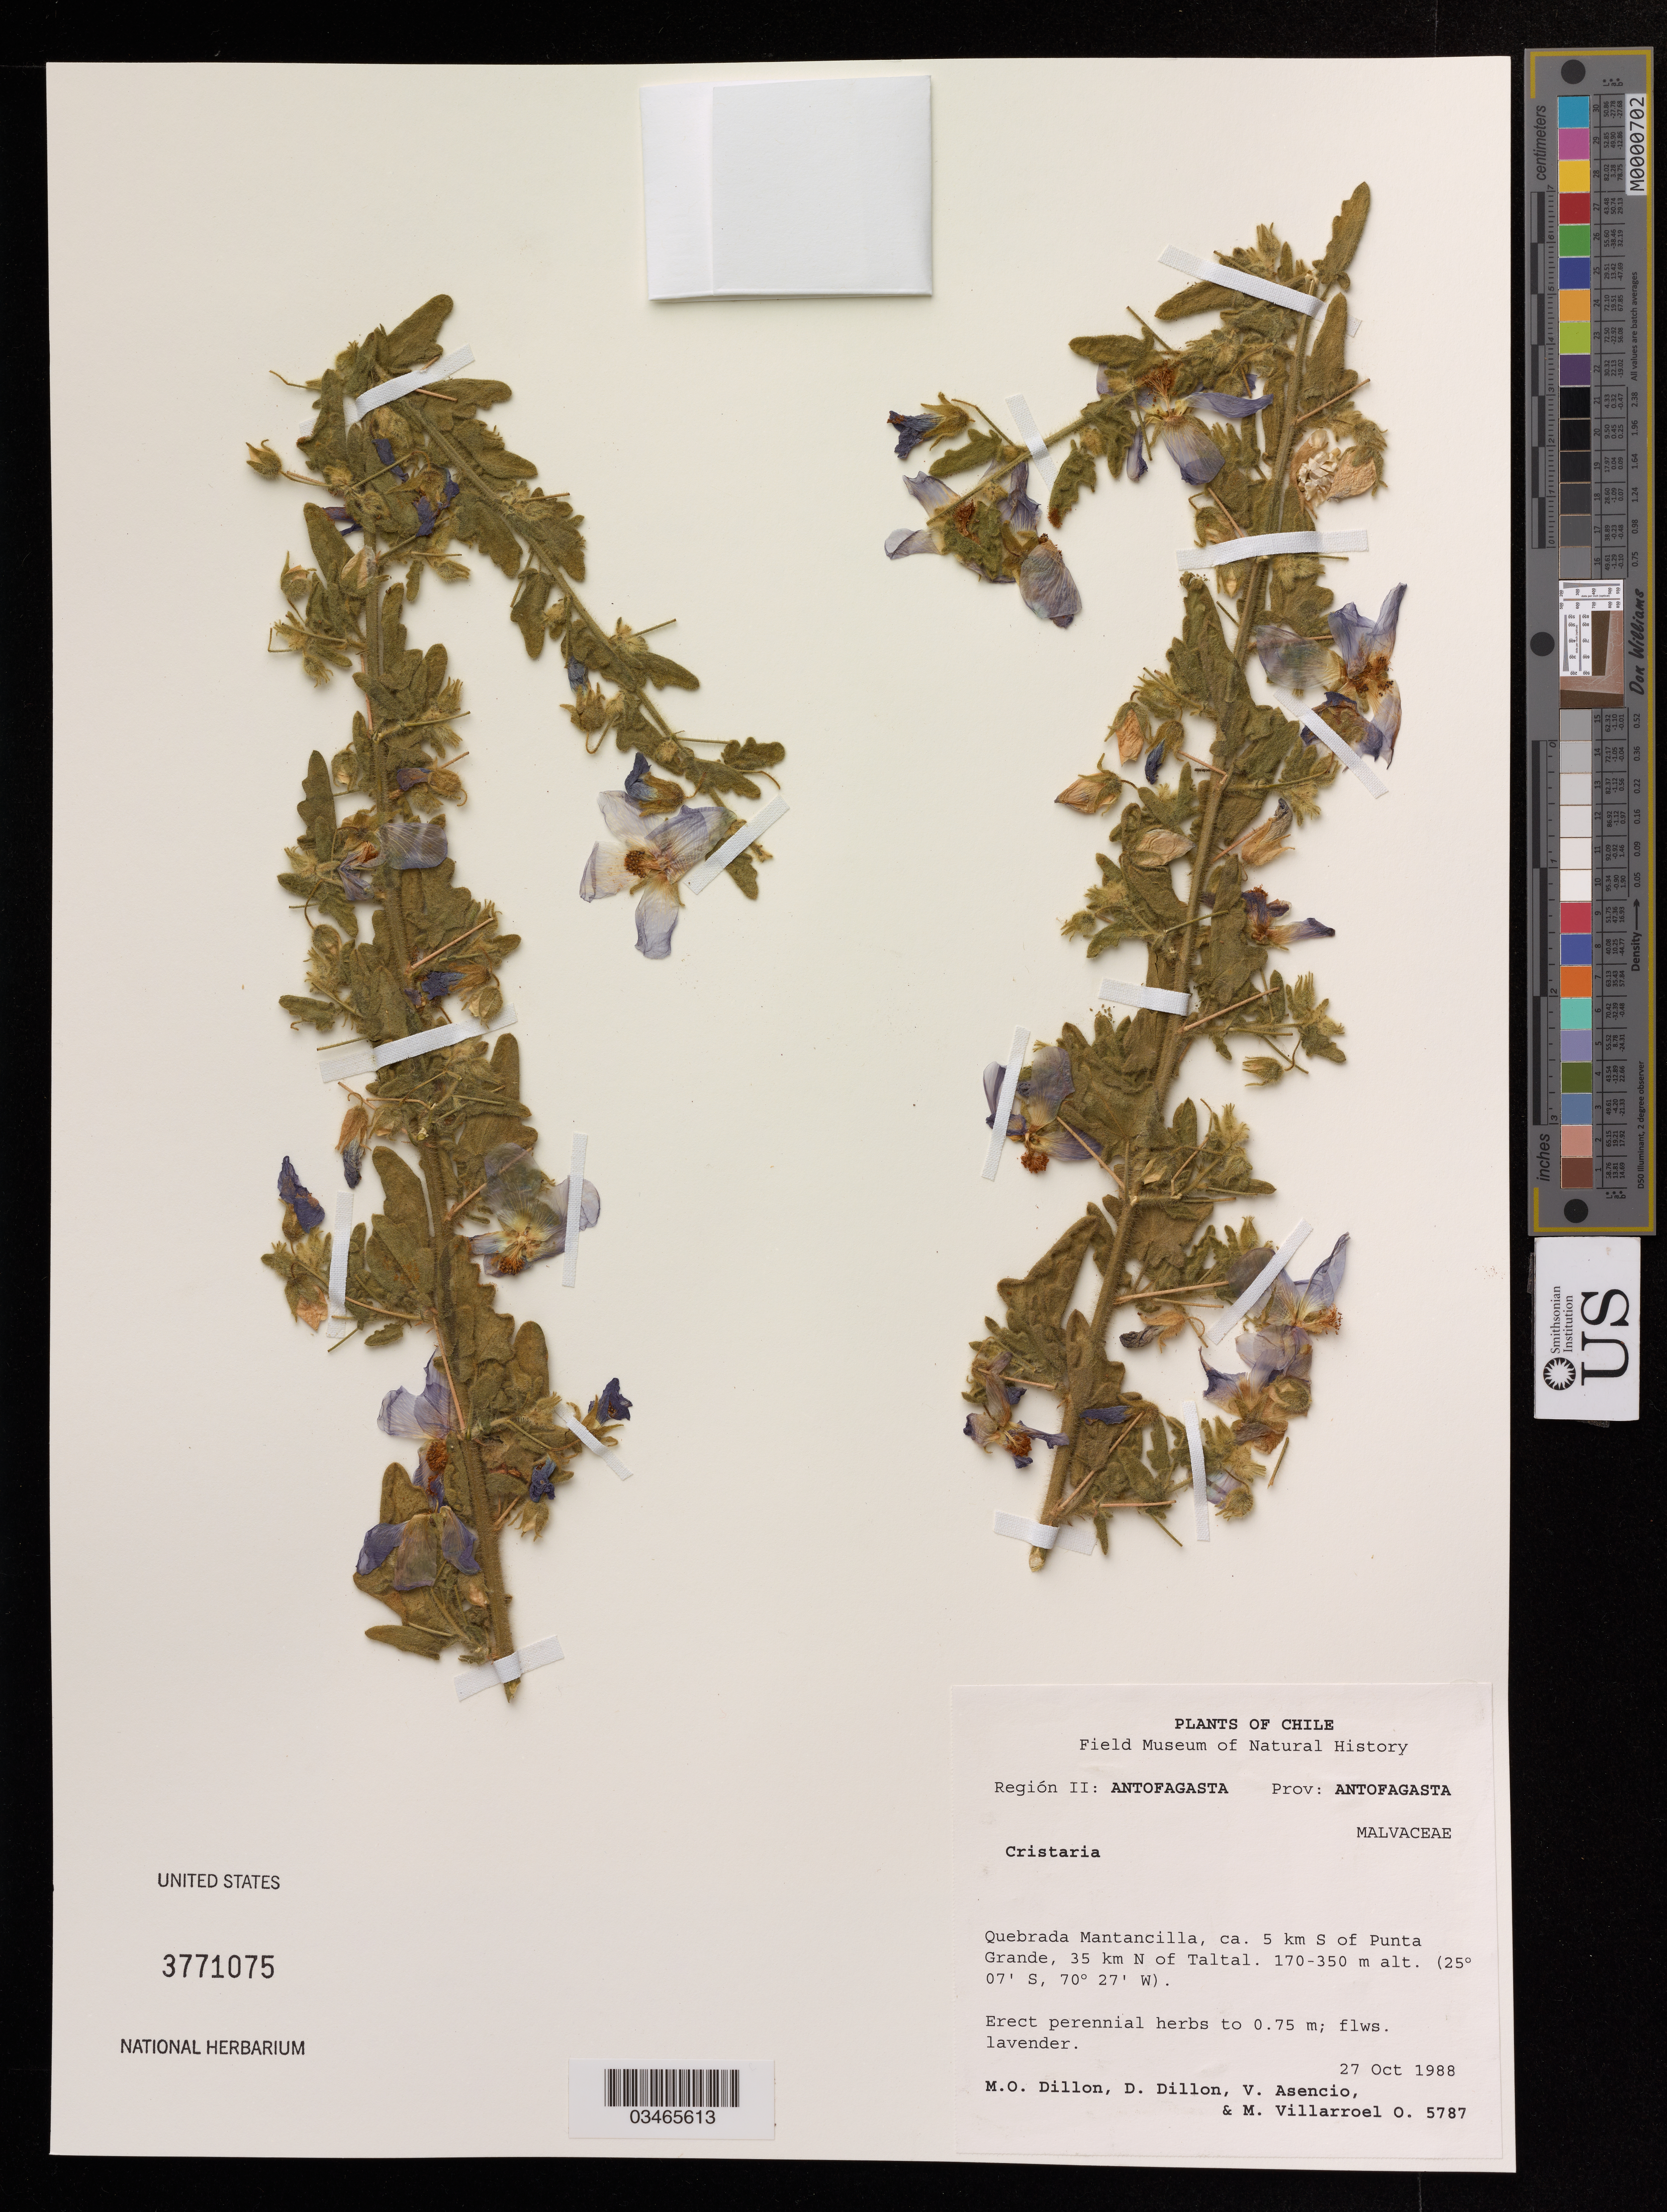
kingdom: Plantae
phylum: Tracheophyta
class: Magnoliopsida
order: Malvales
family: Malvaceae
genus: Cristaria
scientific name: Cristaria sp.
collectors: M. O. Dillon, D. Dillon, V. Asencio & M. Villarroel O.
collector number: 5787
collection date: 1988-10-27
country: Chile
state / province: Antofagasta (II)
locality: Prov: Antofagasta. Mantancilla, ca. 5 km S of Punta Grande, 35 km N of Taltal.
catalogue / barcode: US 3771075